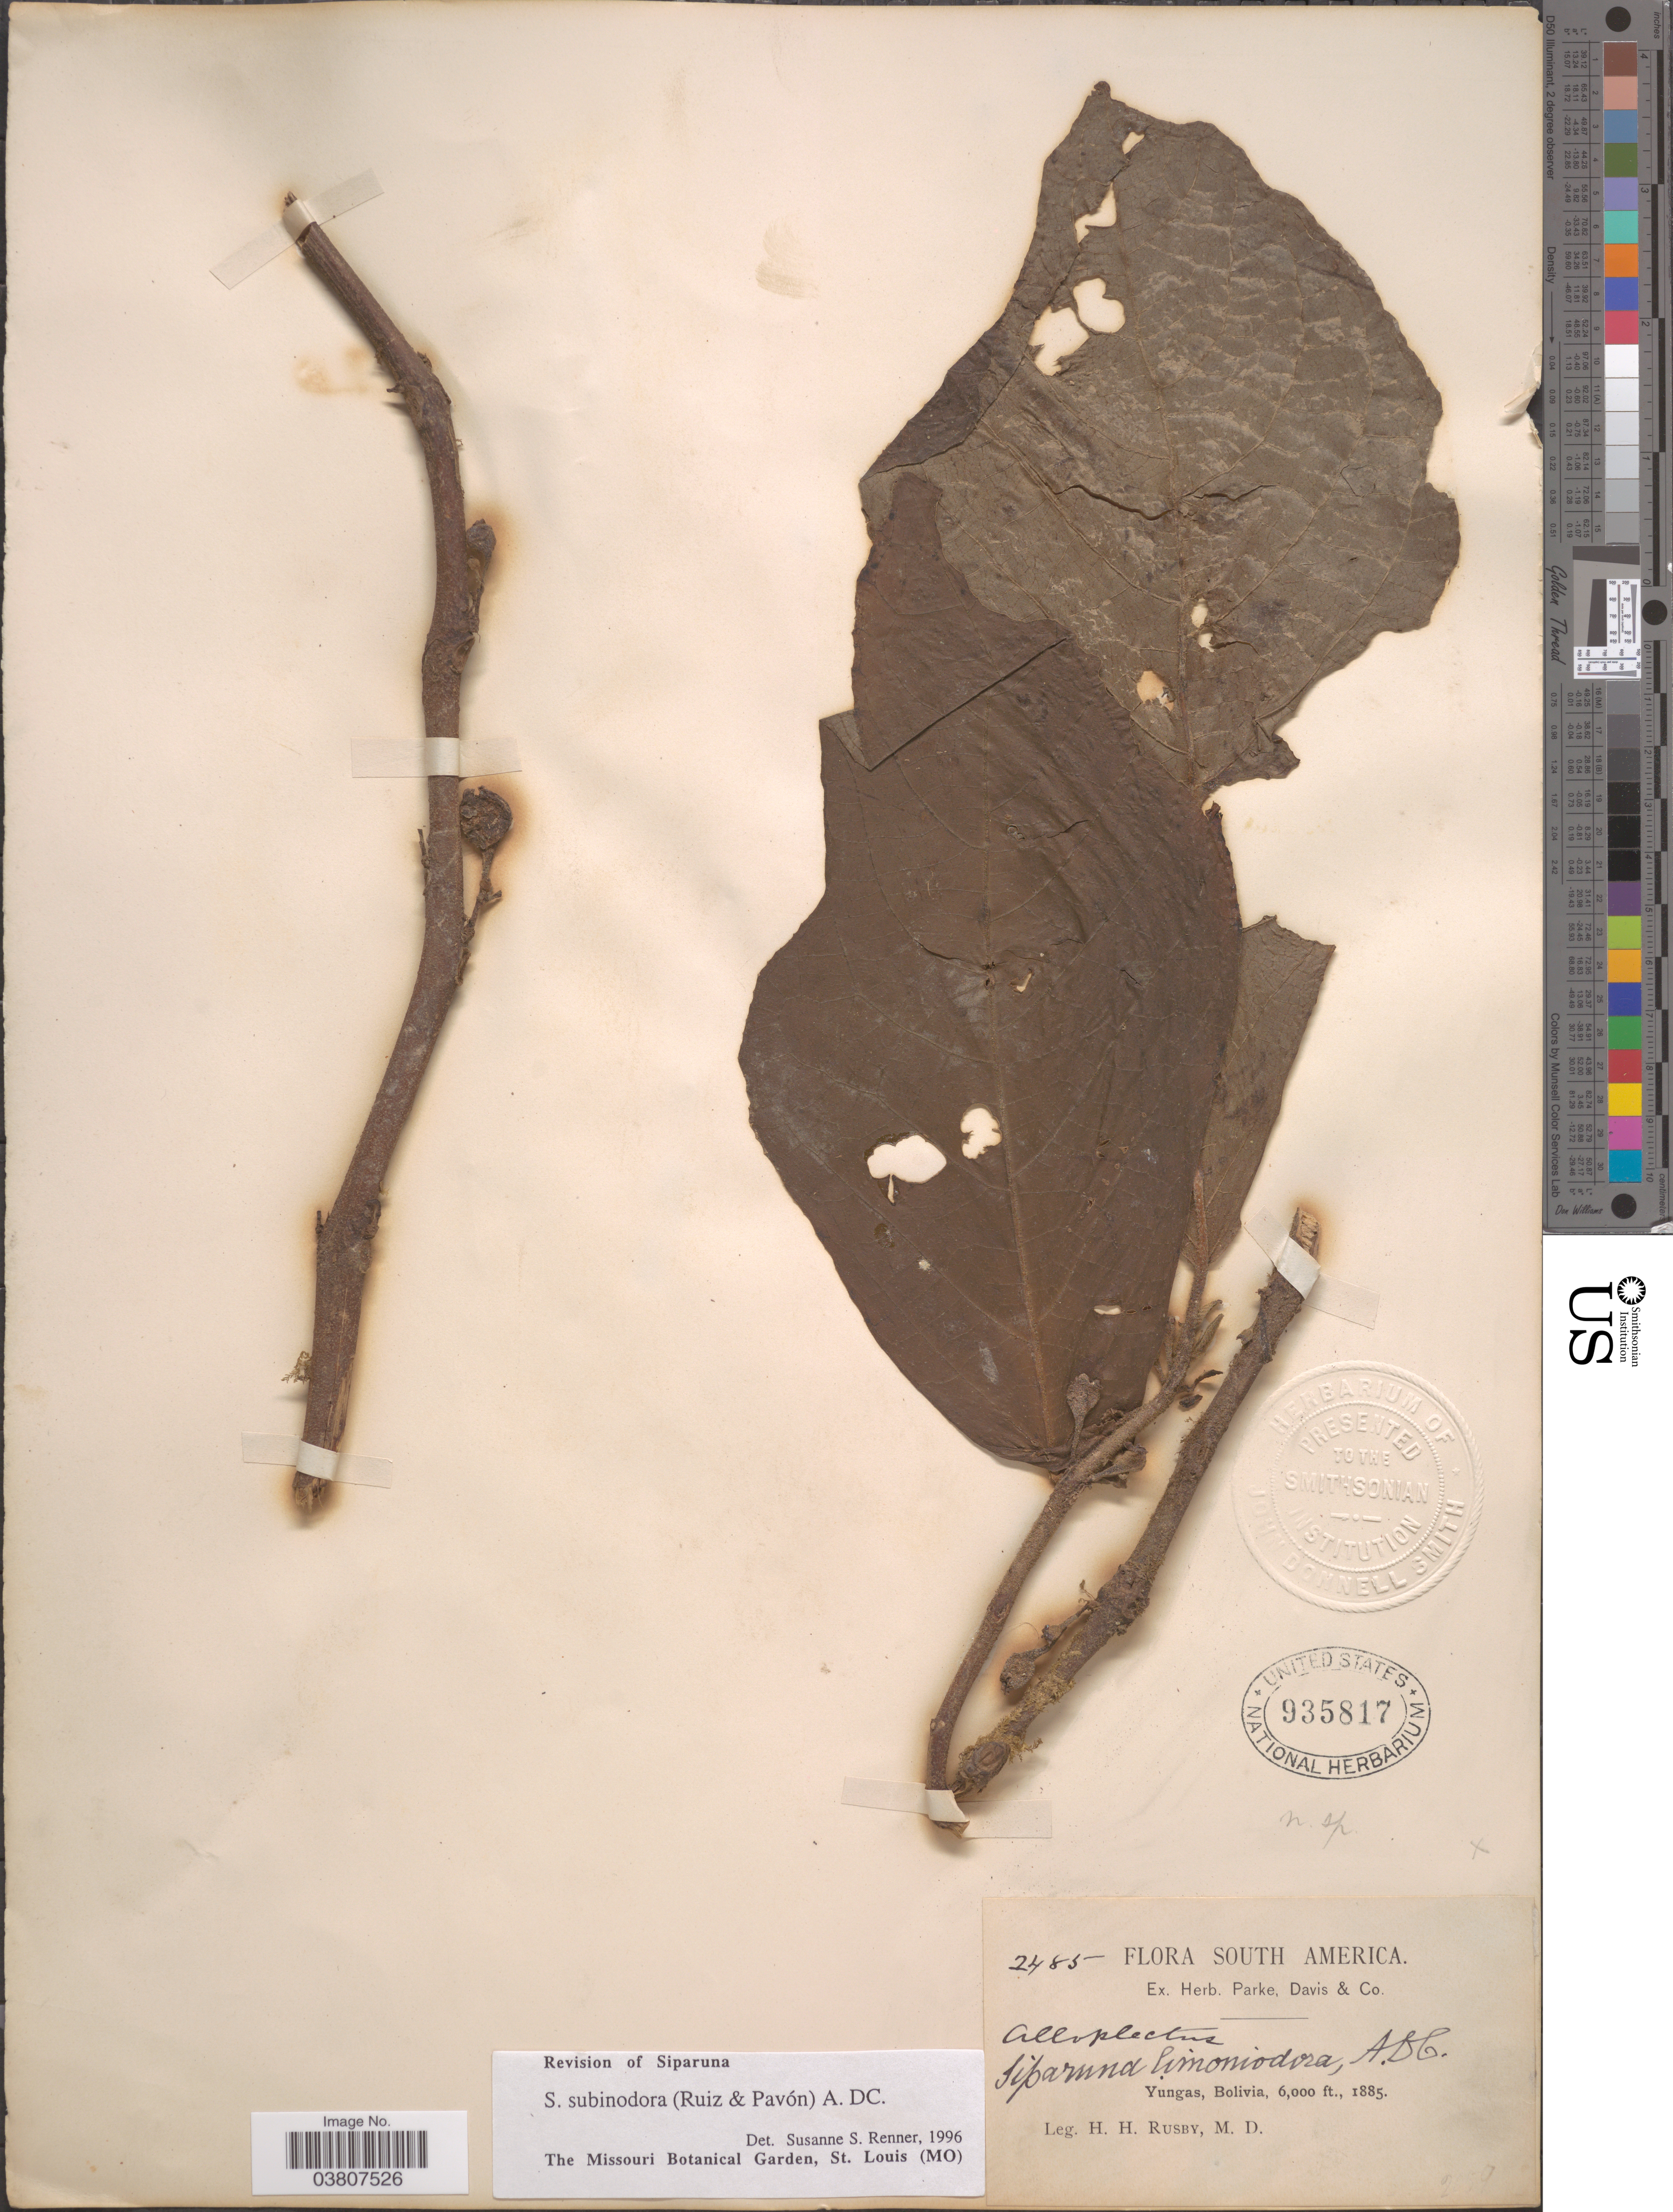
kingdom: Plantae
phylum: Tracheophyta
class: Magnoliopsida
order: Laurales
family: Siparunaceae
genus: Siparuna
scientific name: Siparuna subinodora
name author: (Ruiz & Pav.) A. DC.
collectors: H. H. Rusby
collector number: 2485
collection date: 1885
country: Bolivia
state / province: La Paz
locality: Yungas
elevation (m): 1829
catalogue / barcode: US 935817